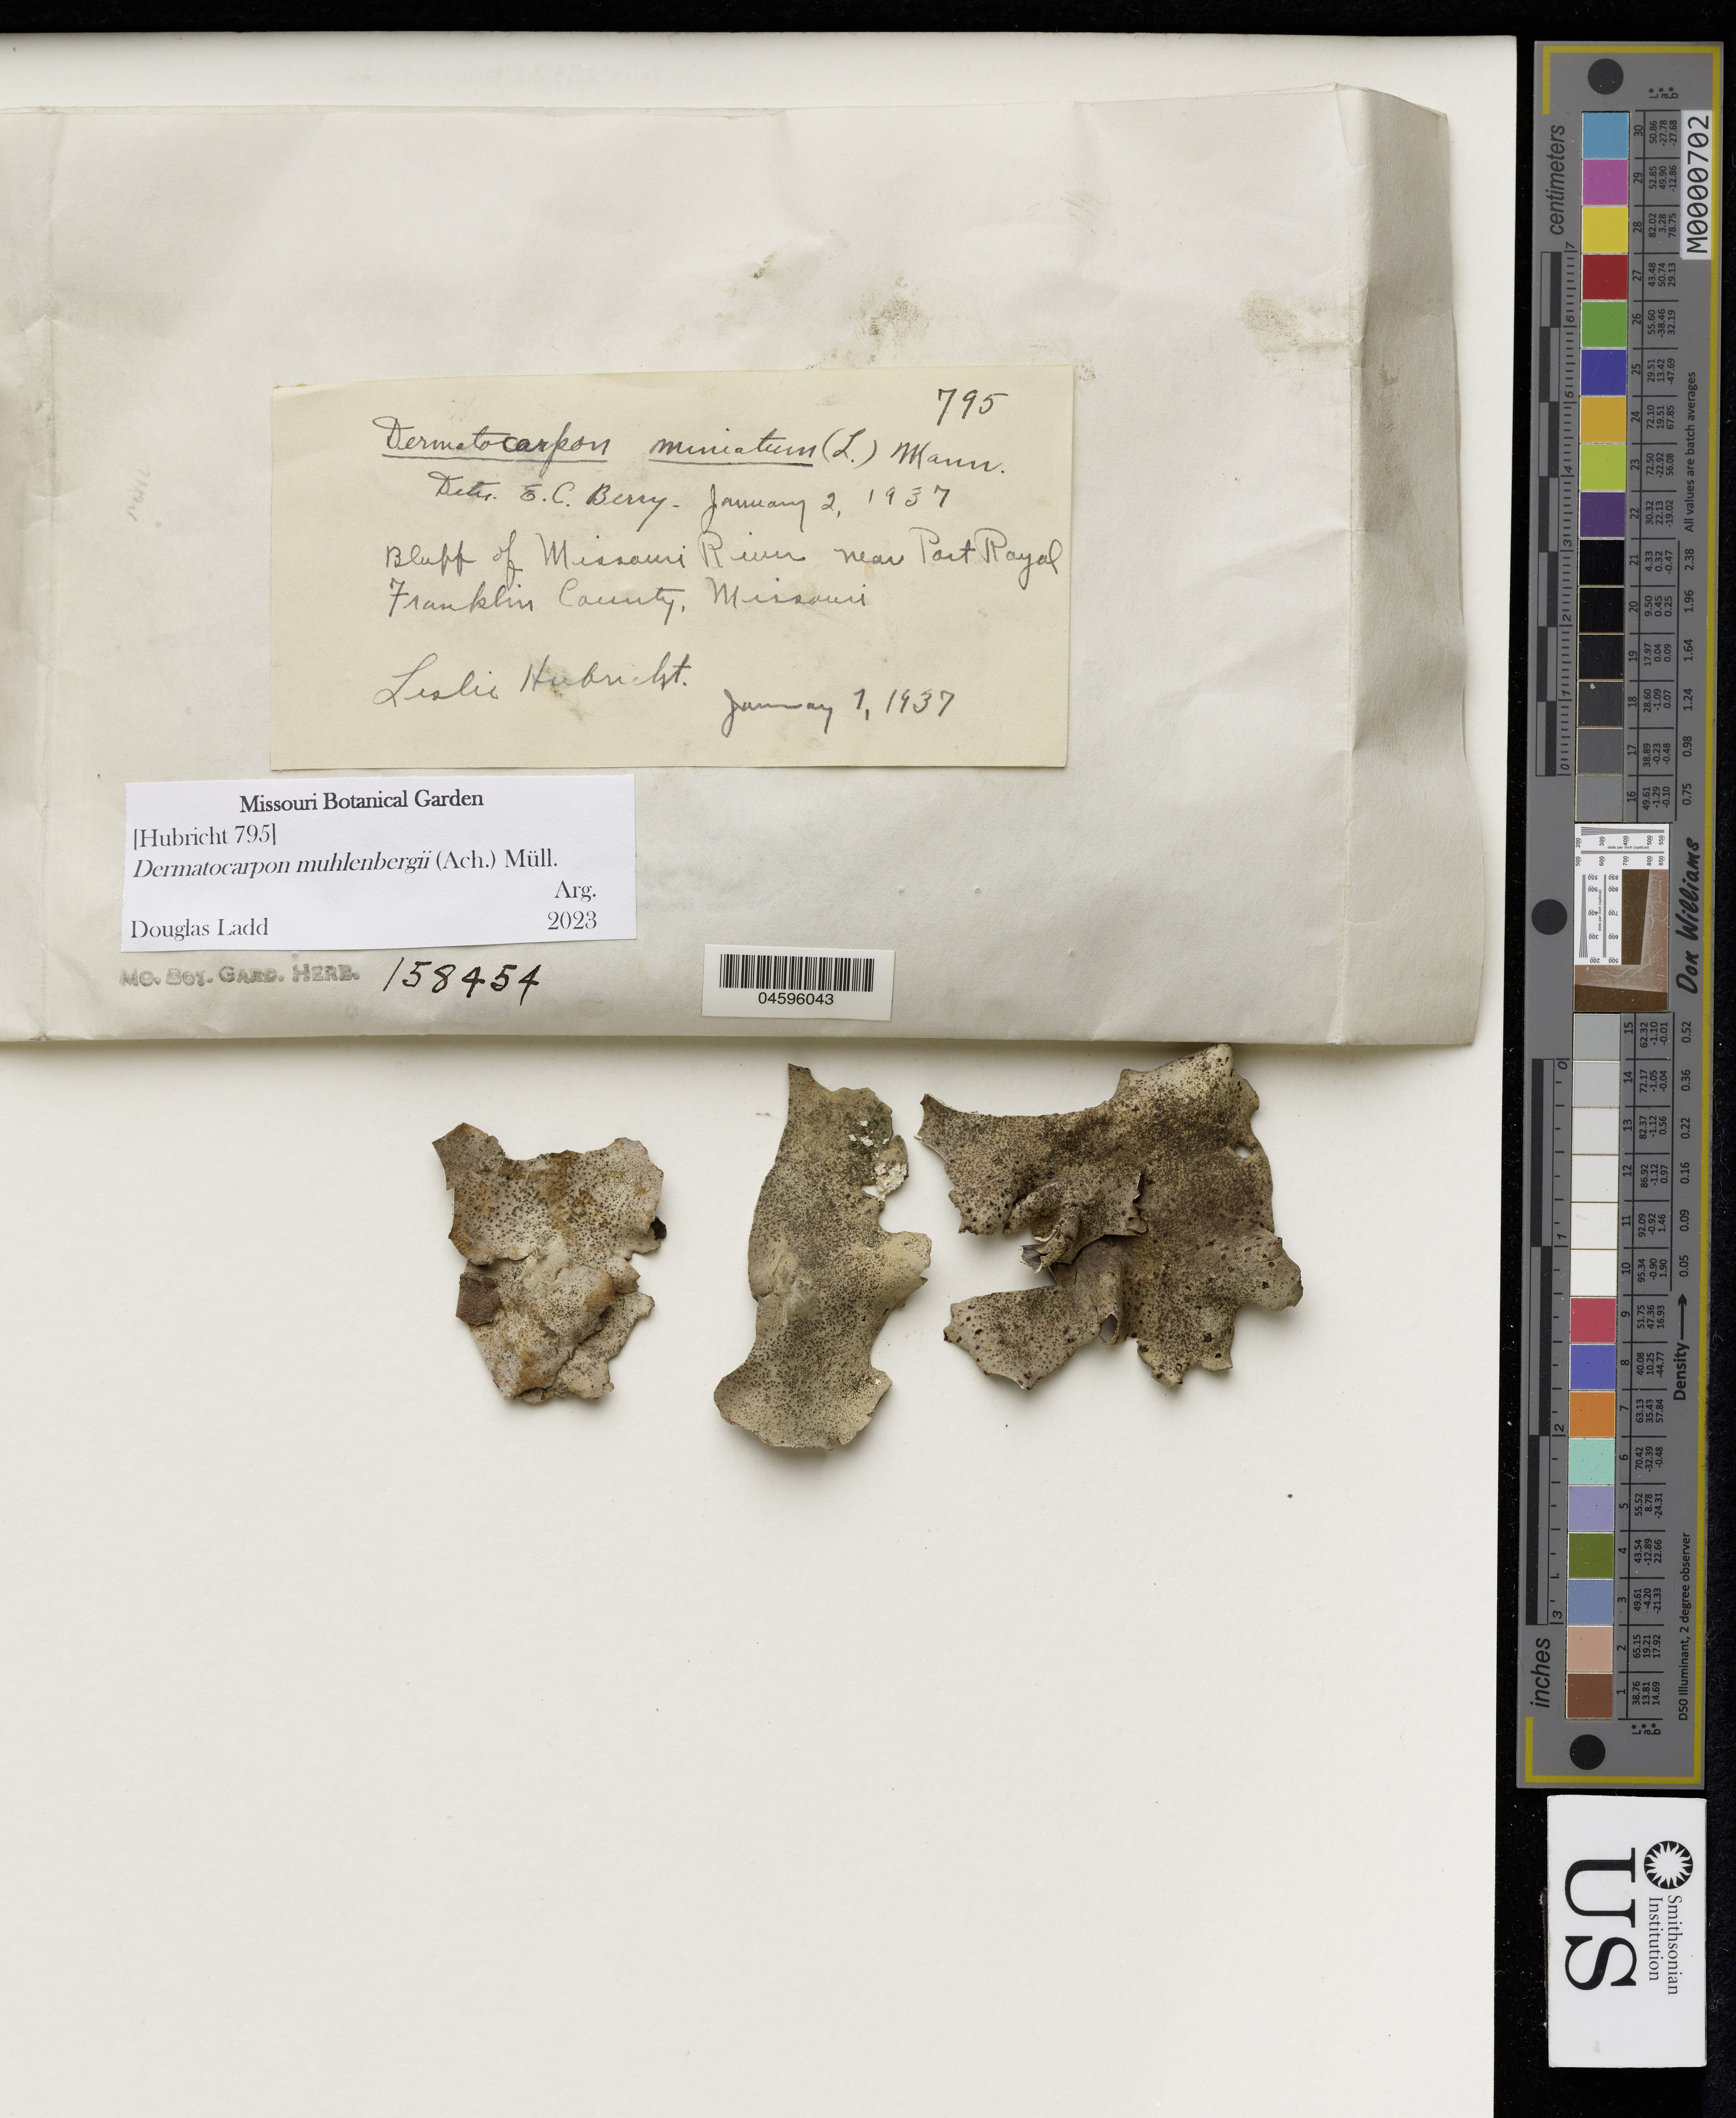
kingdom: Fungi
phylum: Ascomycota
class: Eurotiomycetes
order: Verrucariales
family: Verrucariaceae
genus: Dermatocarpon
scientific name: Dermatocarpon muhlenbergii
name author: (Ach.) Müll. Arg.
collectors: L. Hubricht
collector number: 795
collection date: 1937-01-01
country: United States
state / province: Missouri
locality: Bluff of Missouri River near Port Royal. Franklin County.